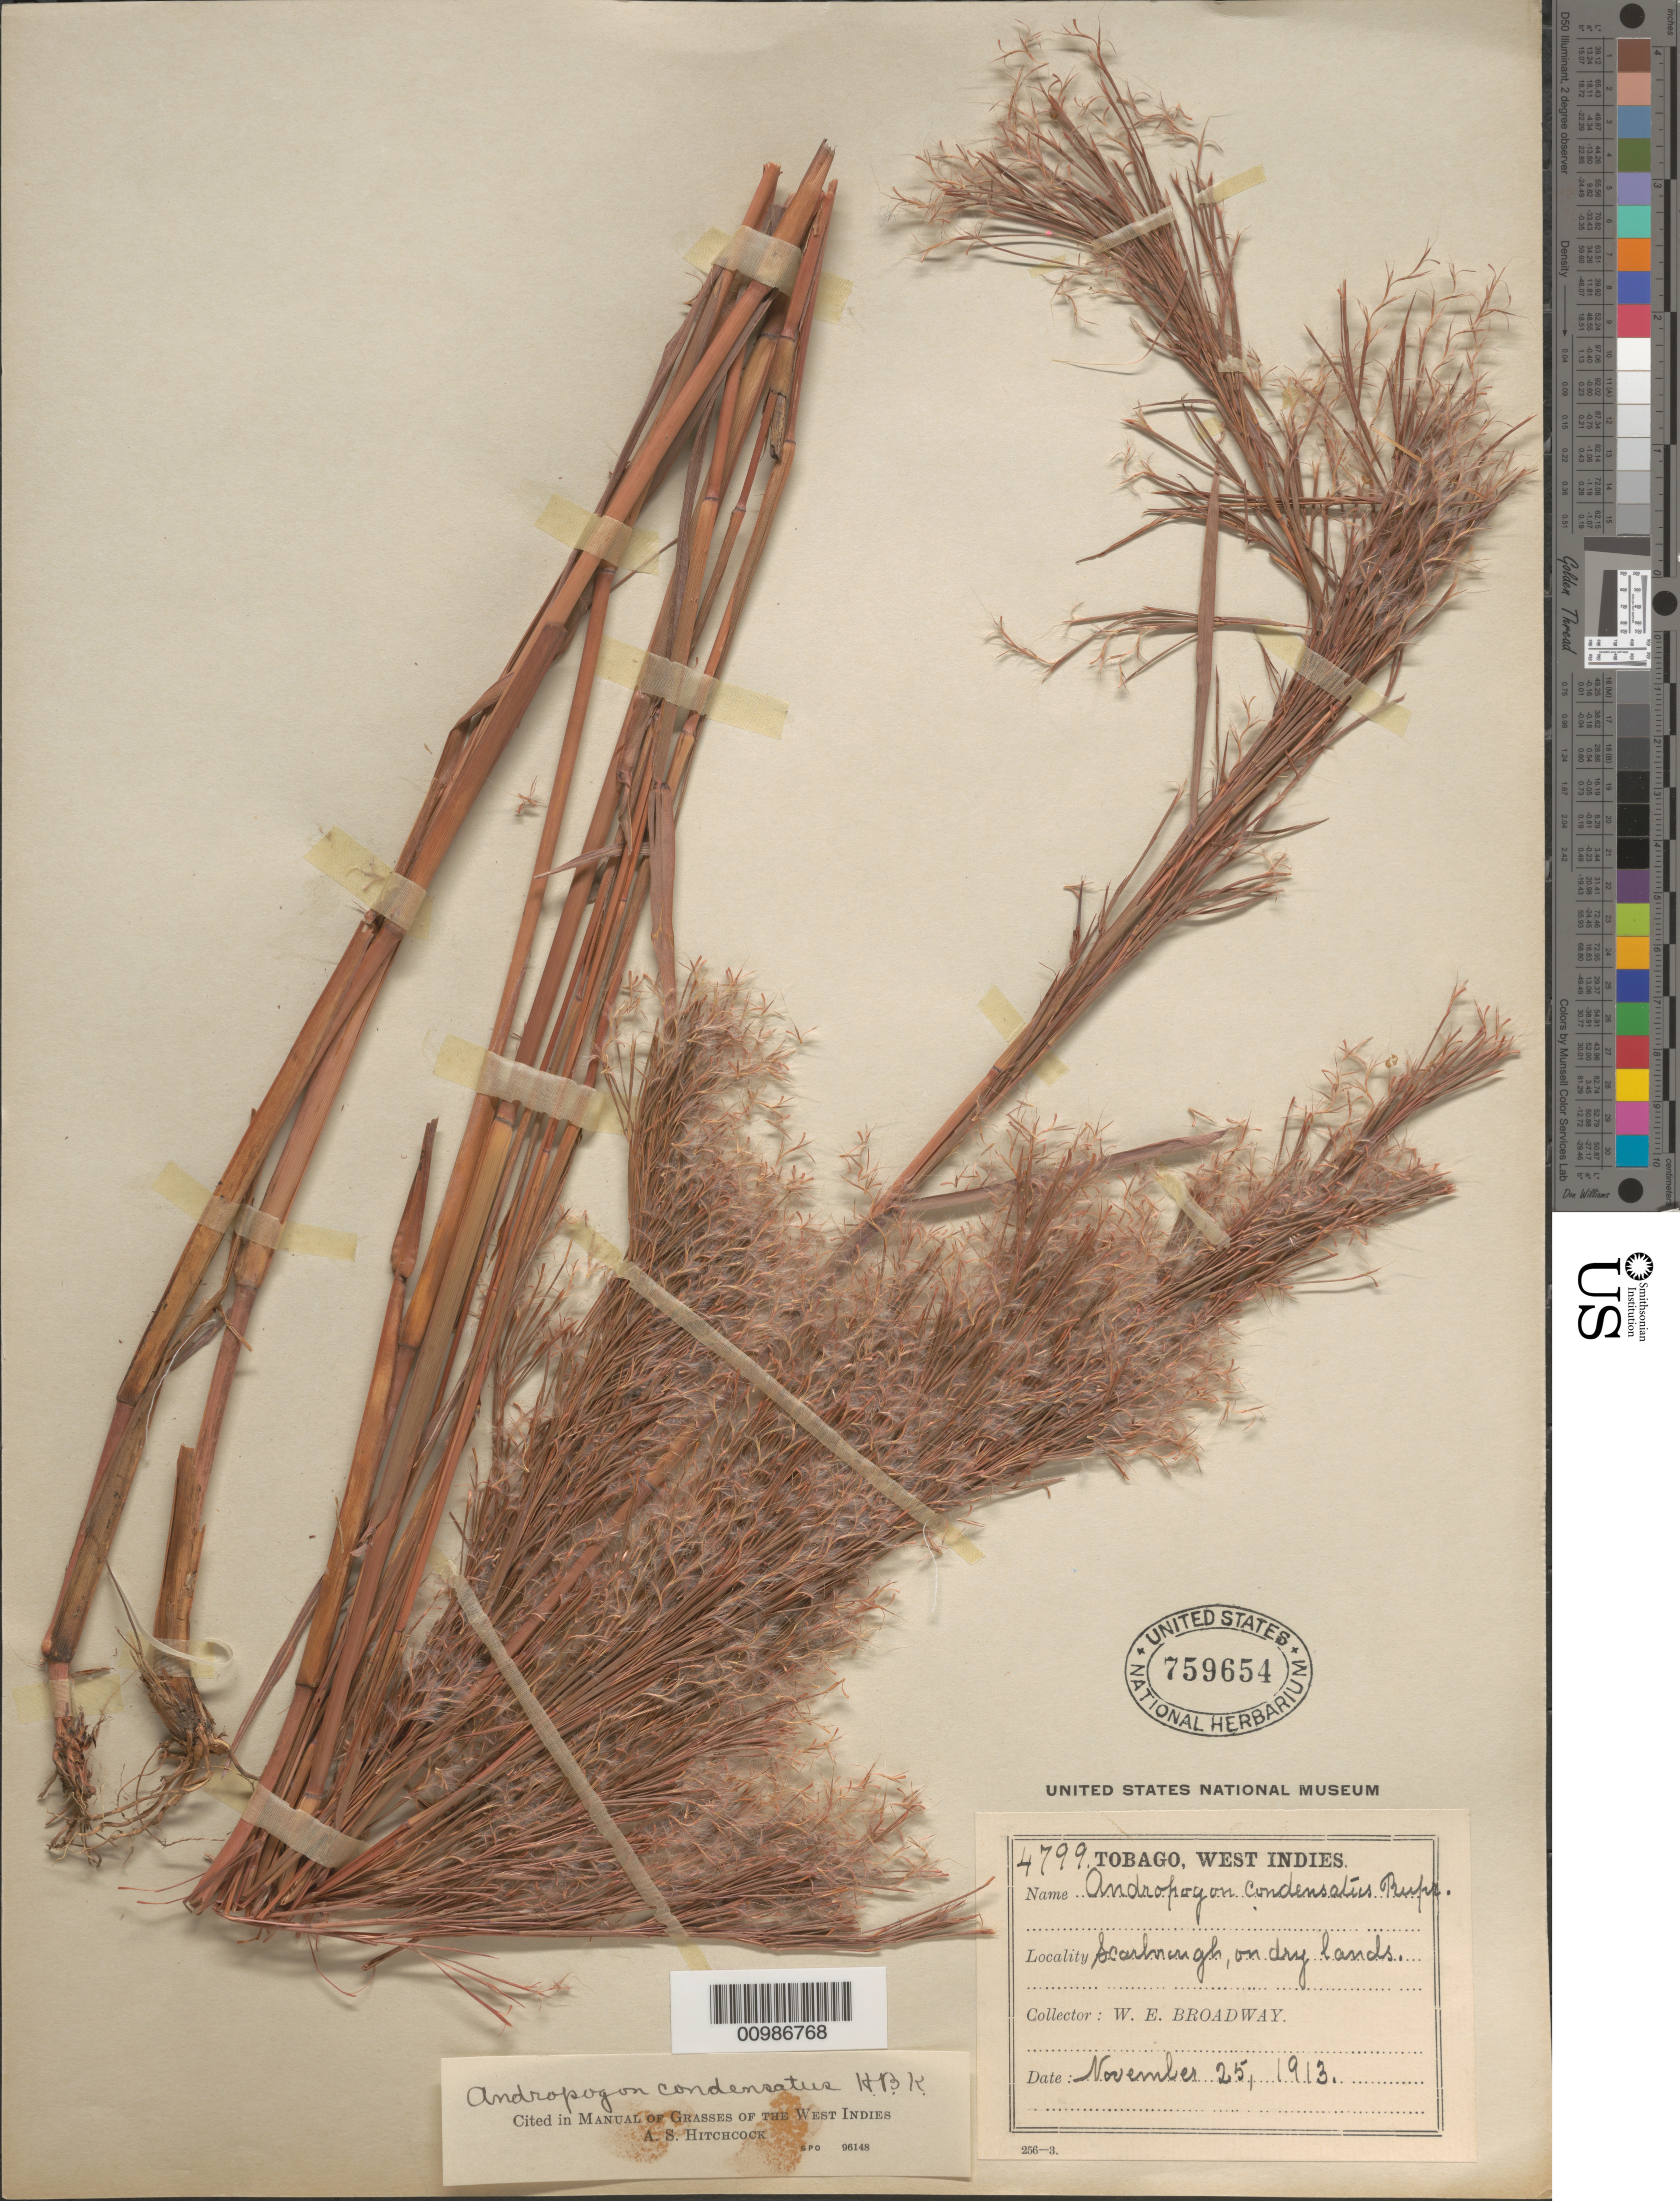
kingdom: Plantae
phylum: Tracheophyta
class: Liliopsida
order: Poales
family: Poaceae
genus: Andropogon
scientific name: Andropogon condensatus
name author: Kunth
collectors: W. E. Broadway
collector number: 4799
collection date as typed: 25 Nov 1913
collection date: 1913-11-25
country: Trinidad and Tobago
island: Tobago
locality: City: Scarborough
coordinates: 0 N, 0 E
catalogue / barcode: US 759654